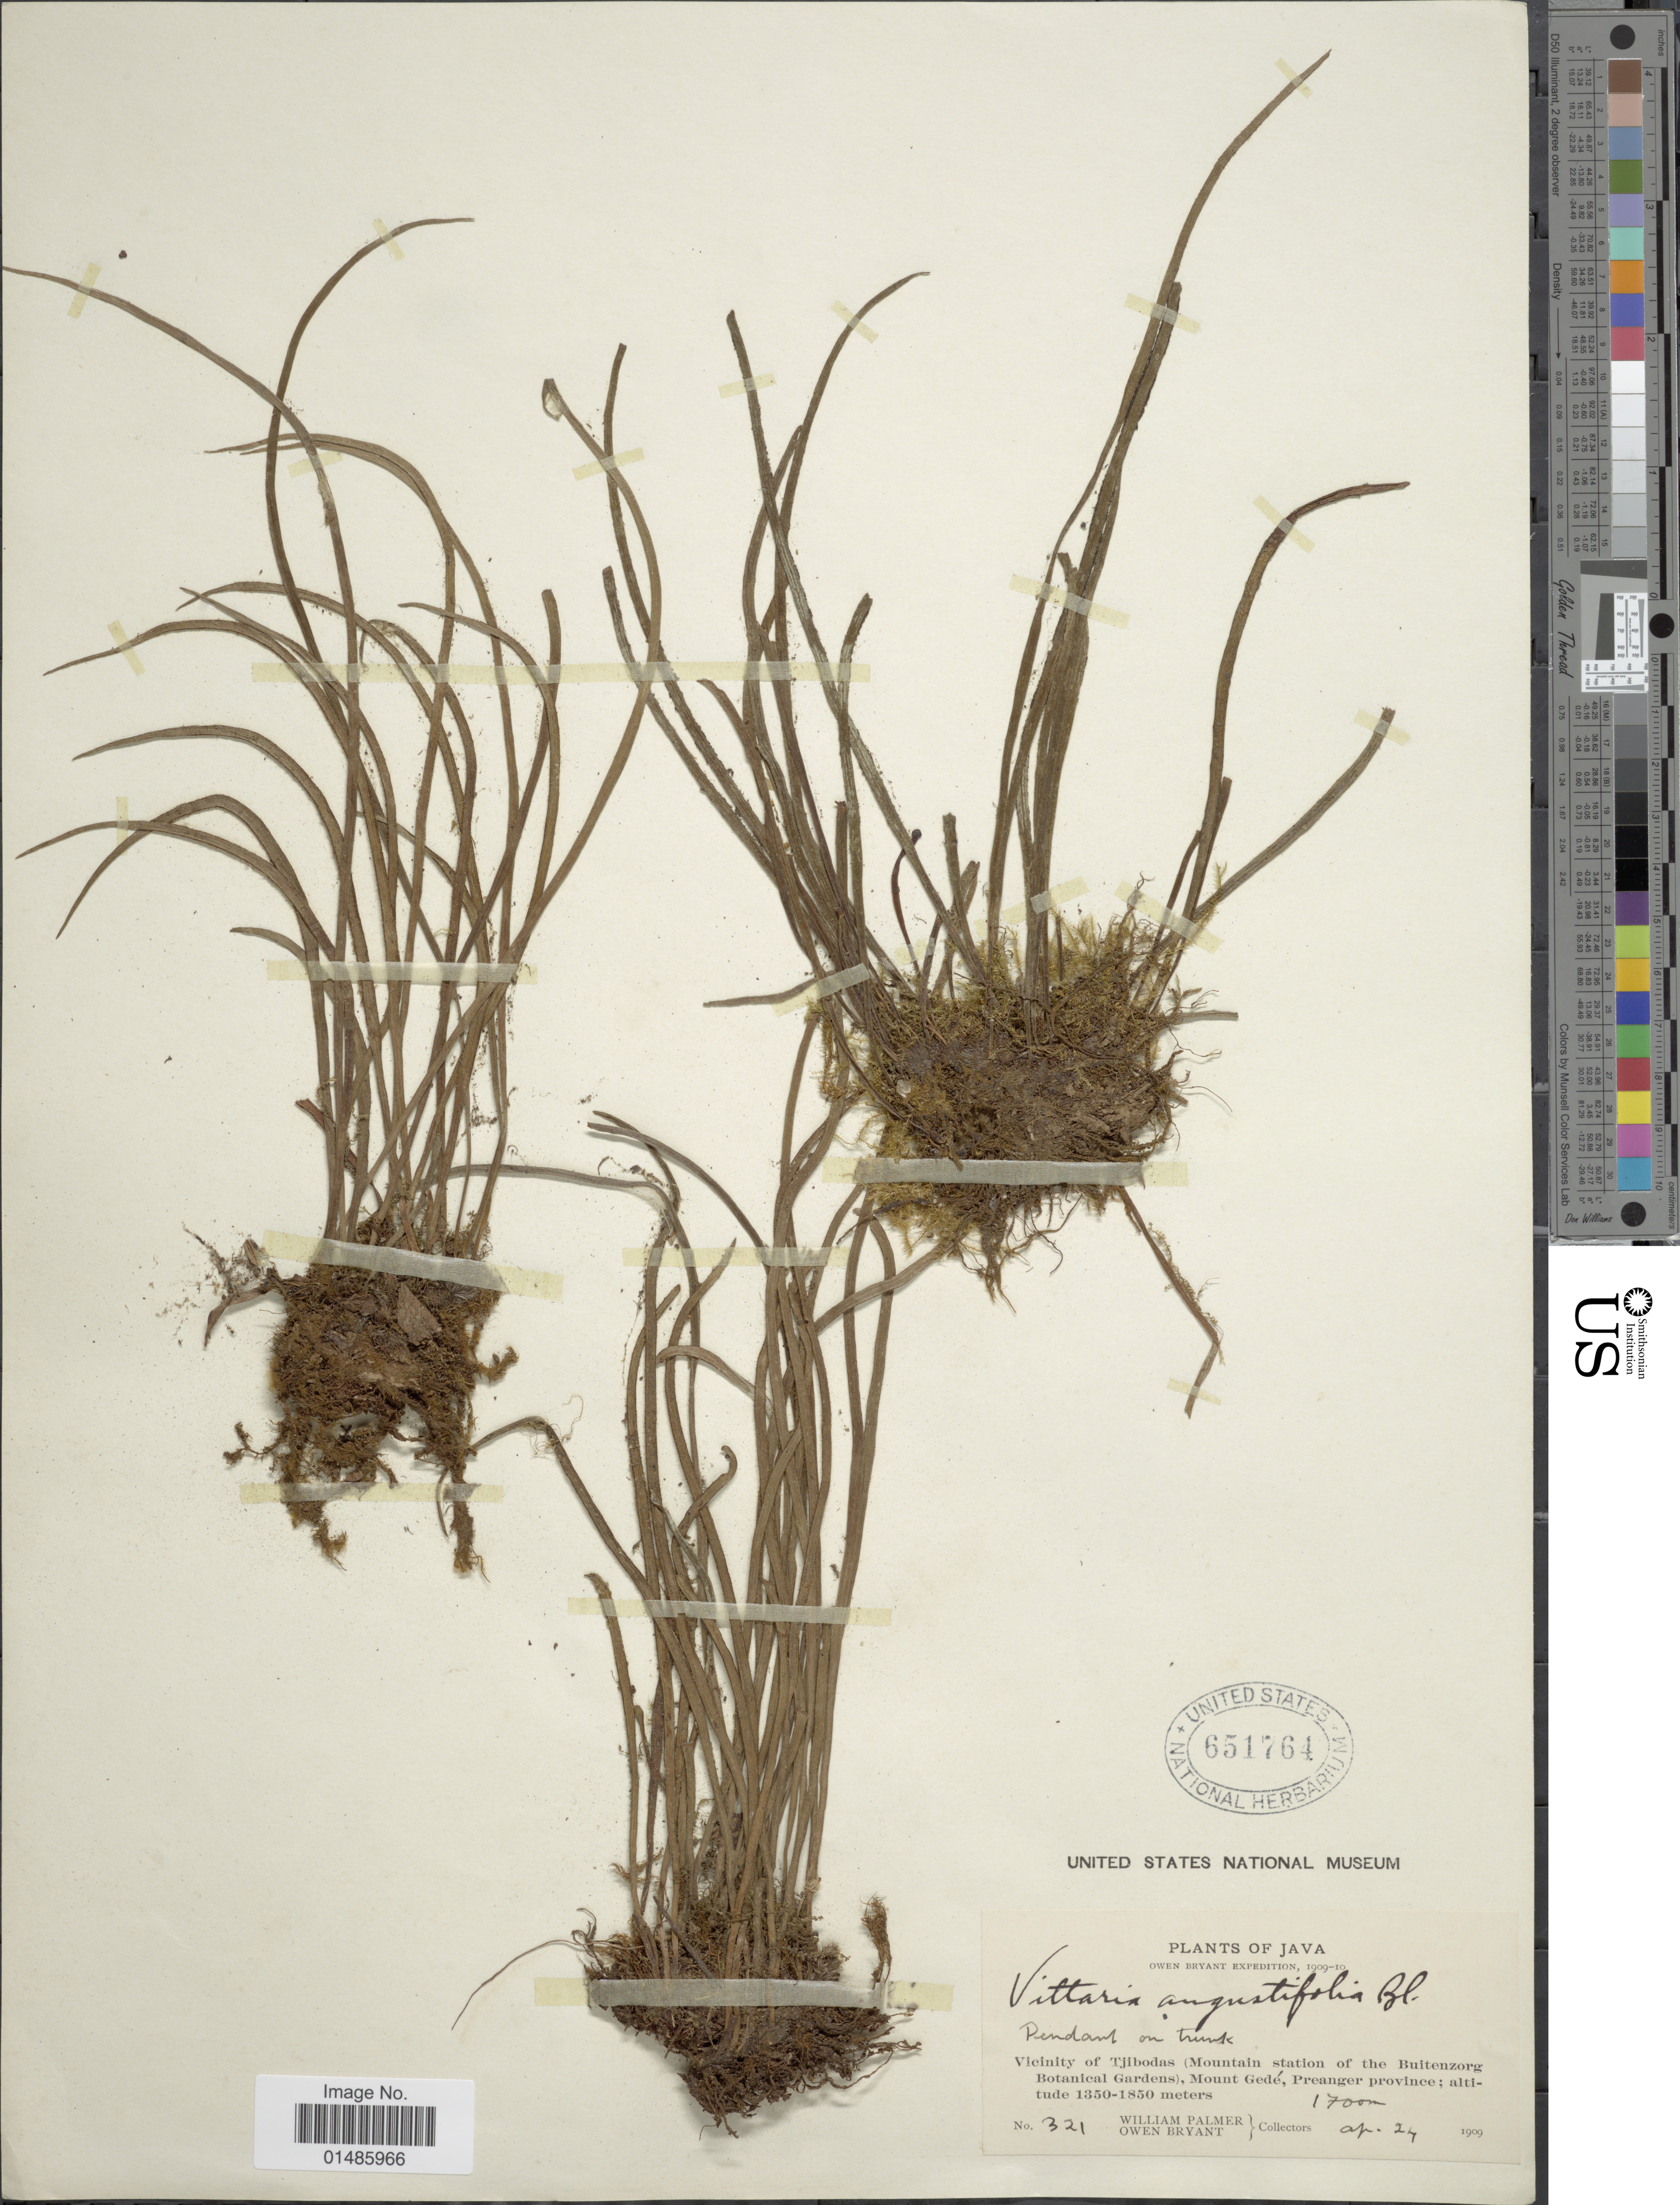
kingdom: Plantae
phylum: Tracheophyta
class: Polypodiopsida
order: Polypodiales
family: Pteridaceae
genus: Haplopteris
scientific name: Haplopteris angustifolia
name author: (Blume) E.H. Crane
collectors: W. Palmer & O. Bryant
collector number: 321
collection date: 1909-04-24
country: Indonesia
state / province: Java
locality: Vicinity of Tjibodas (Mountain station of the Buitenzorg Botanical Gardens), Mount Gedé, Preanger province.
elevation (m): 1700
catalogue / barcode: US 651764